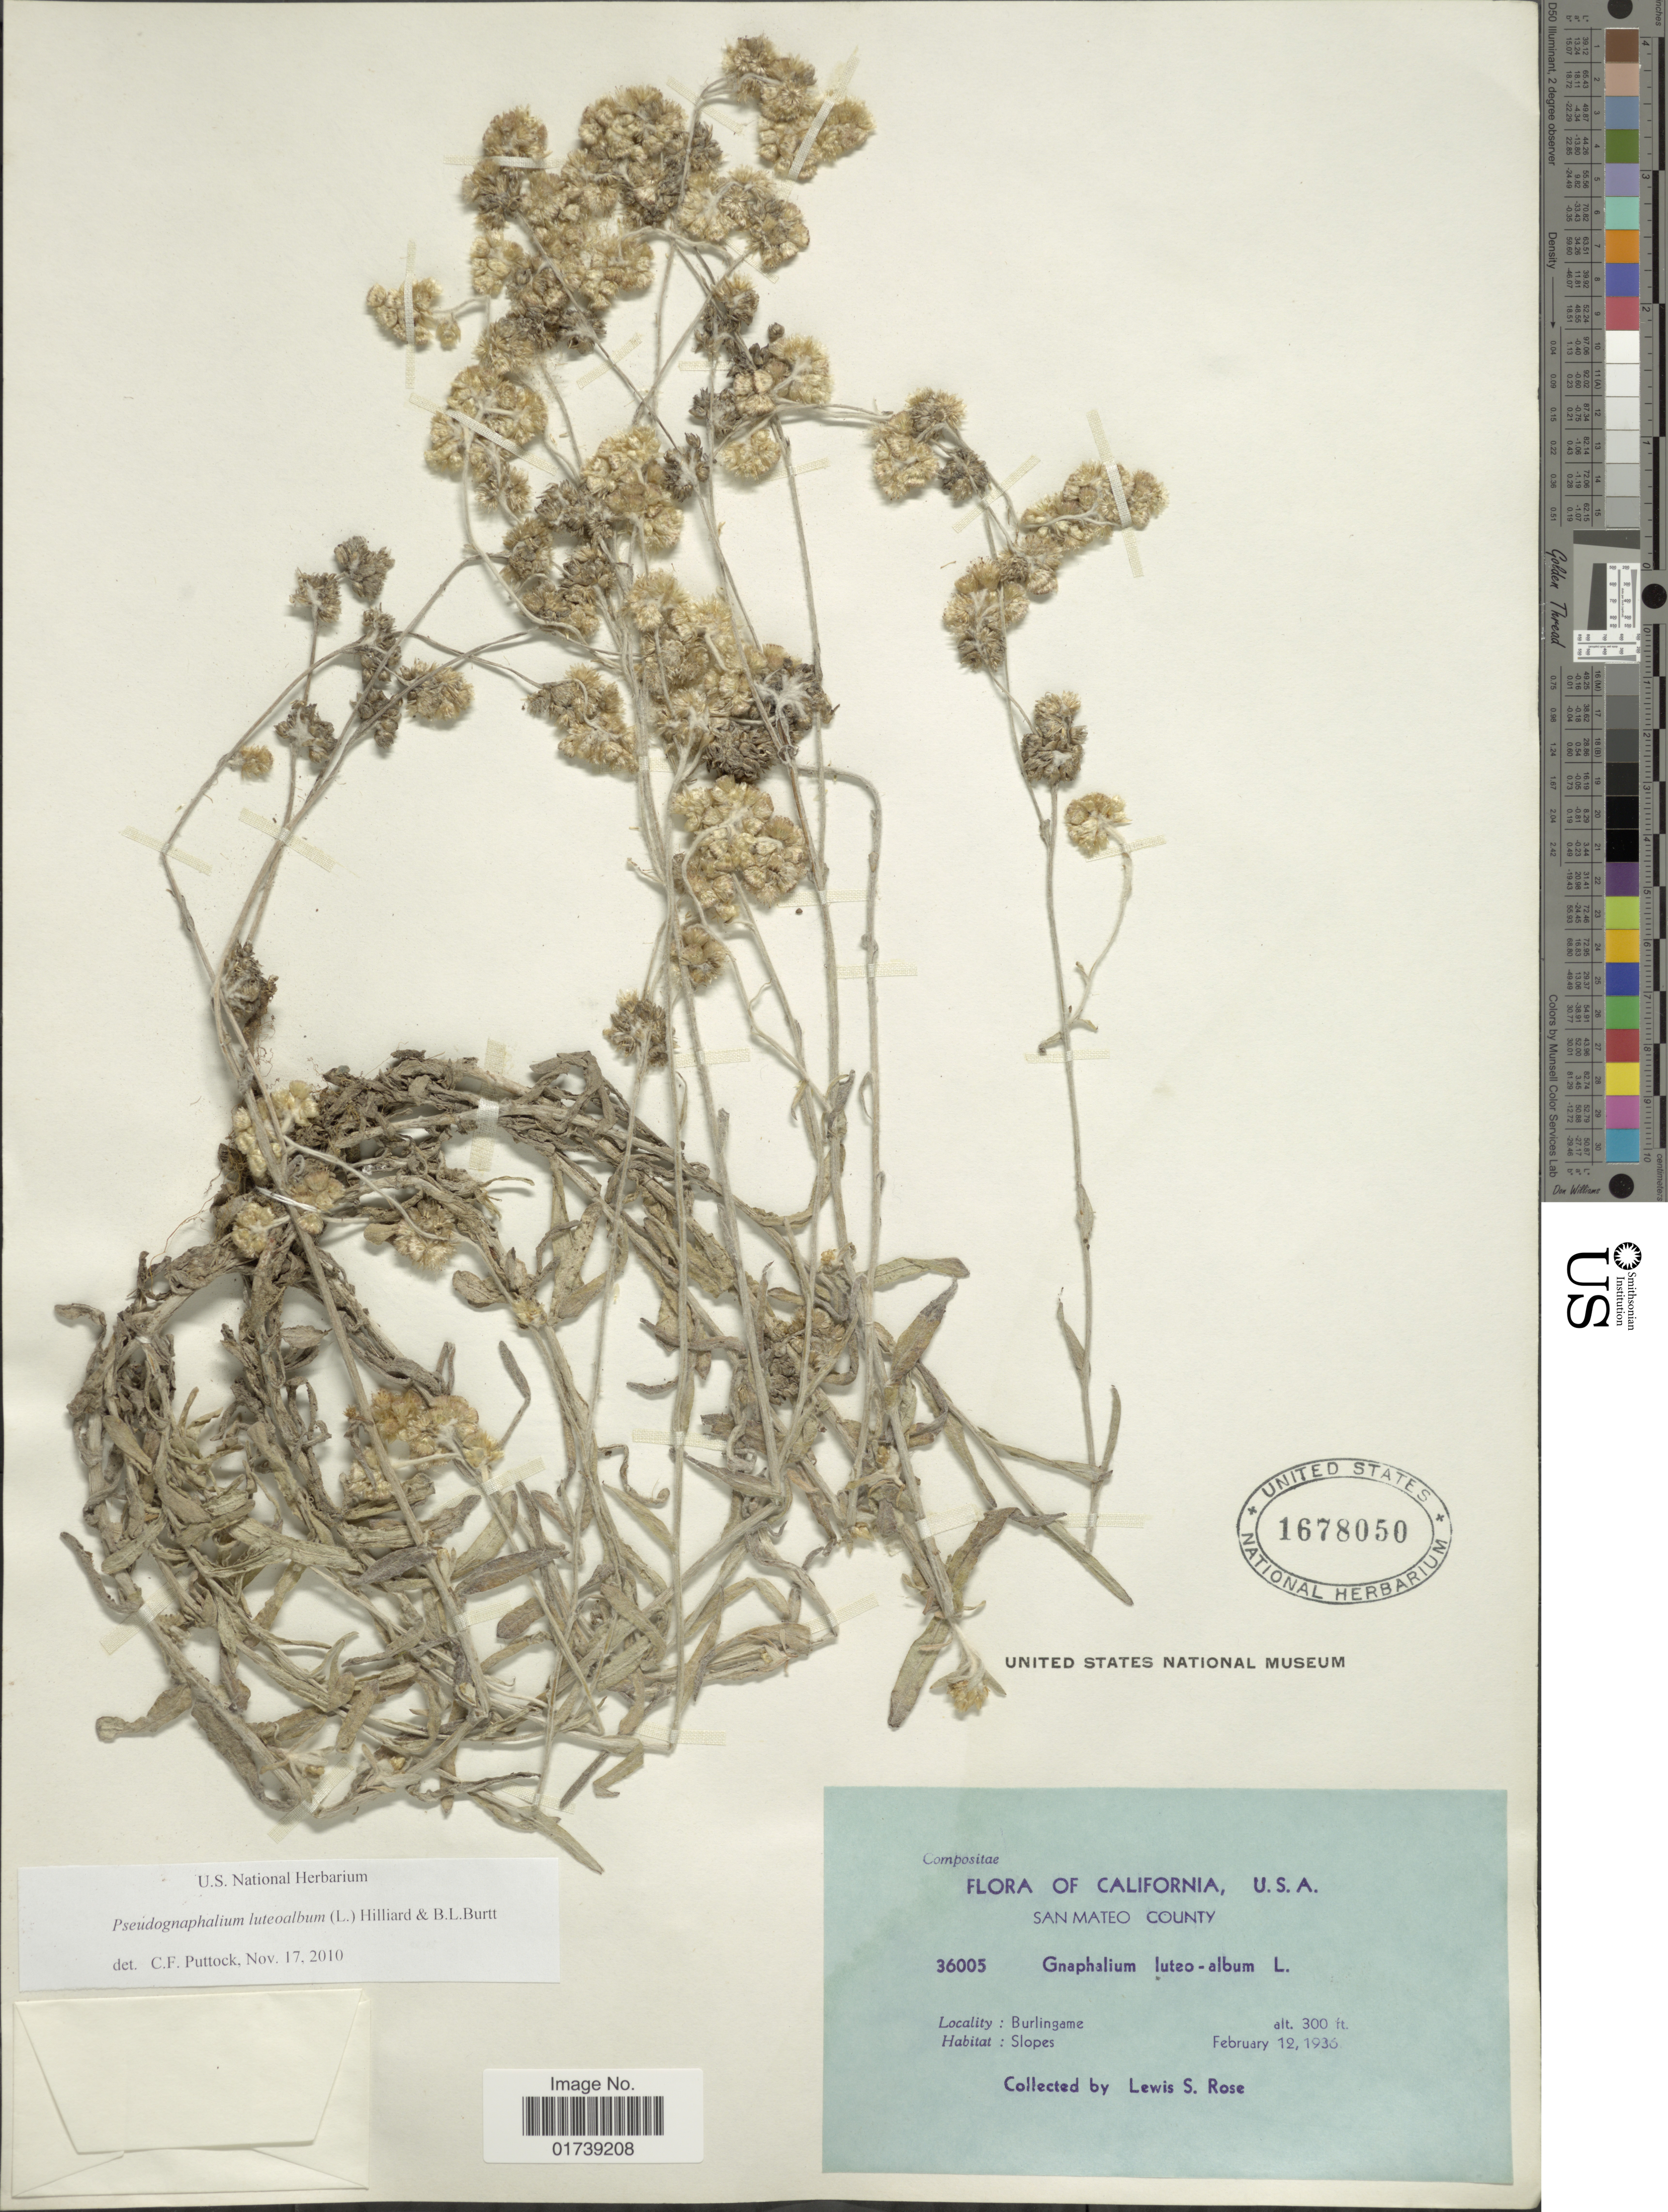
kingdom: Plantae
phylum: Tracheophyta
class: Magnoliopsida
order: Asterales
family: Asteraceae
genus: Pseudognaphalium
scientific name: Pseudognaphalium luteoalbum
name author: (L.) Hilliard & B.L. Burtt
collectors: L. S. Rose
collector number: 36005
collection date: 1936-02-12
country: United States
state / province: California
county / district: San Mateo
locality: San Mateo County, Burlingame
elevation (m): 91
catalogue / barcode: US 1678050